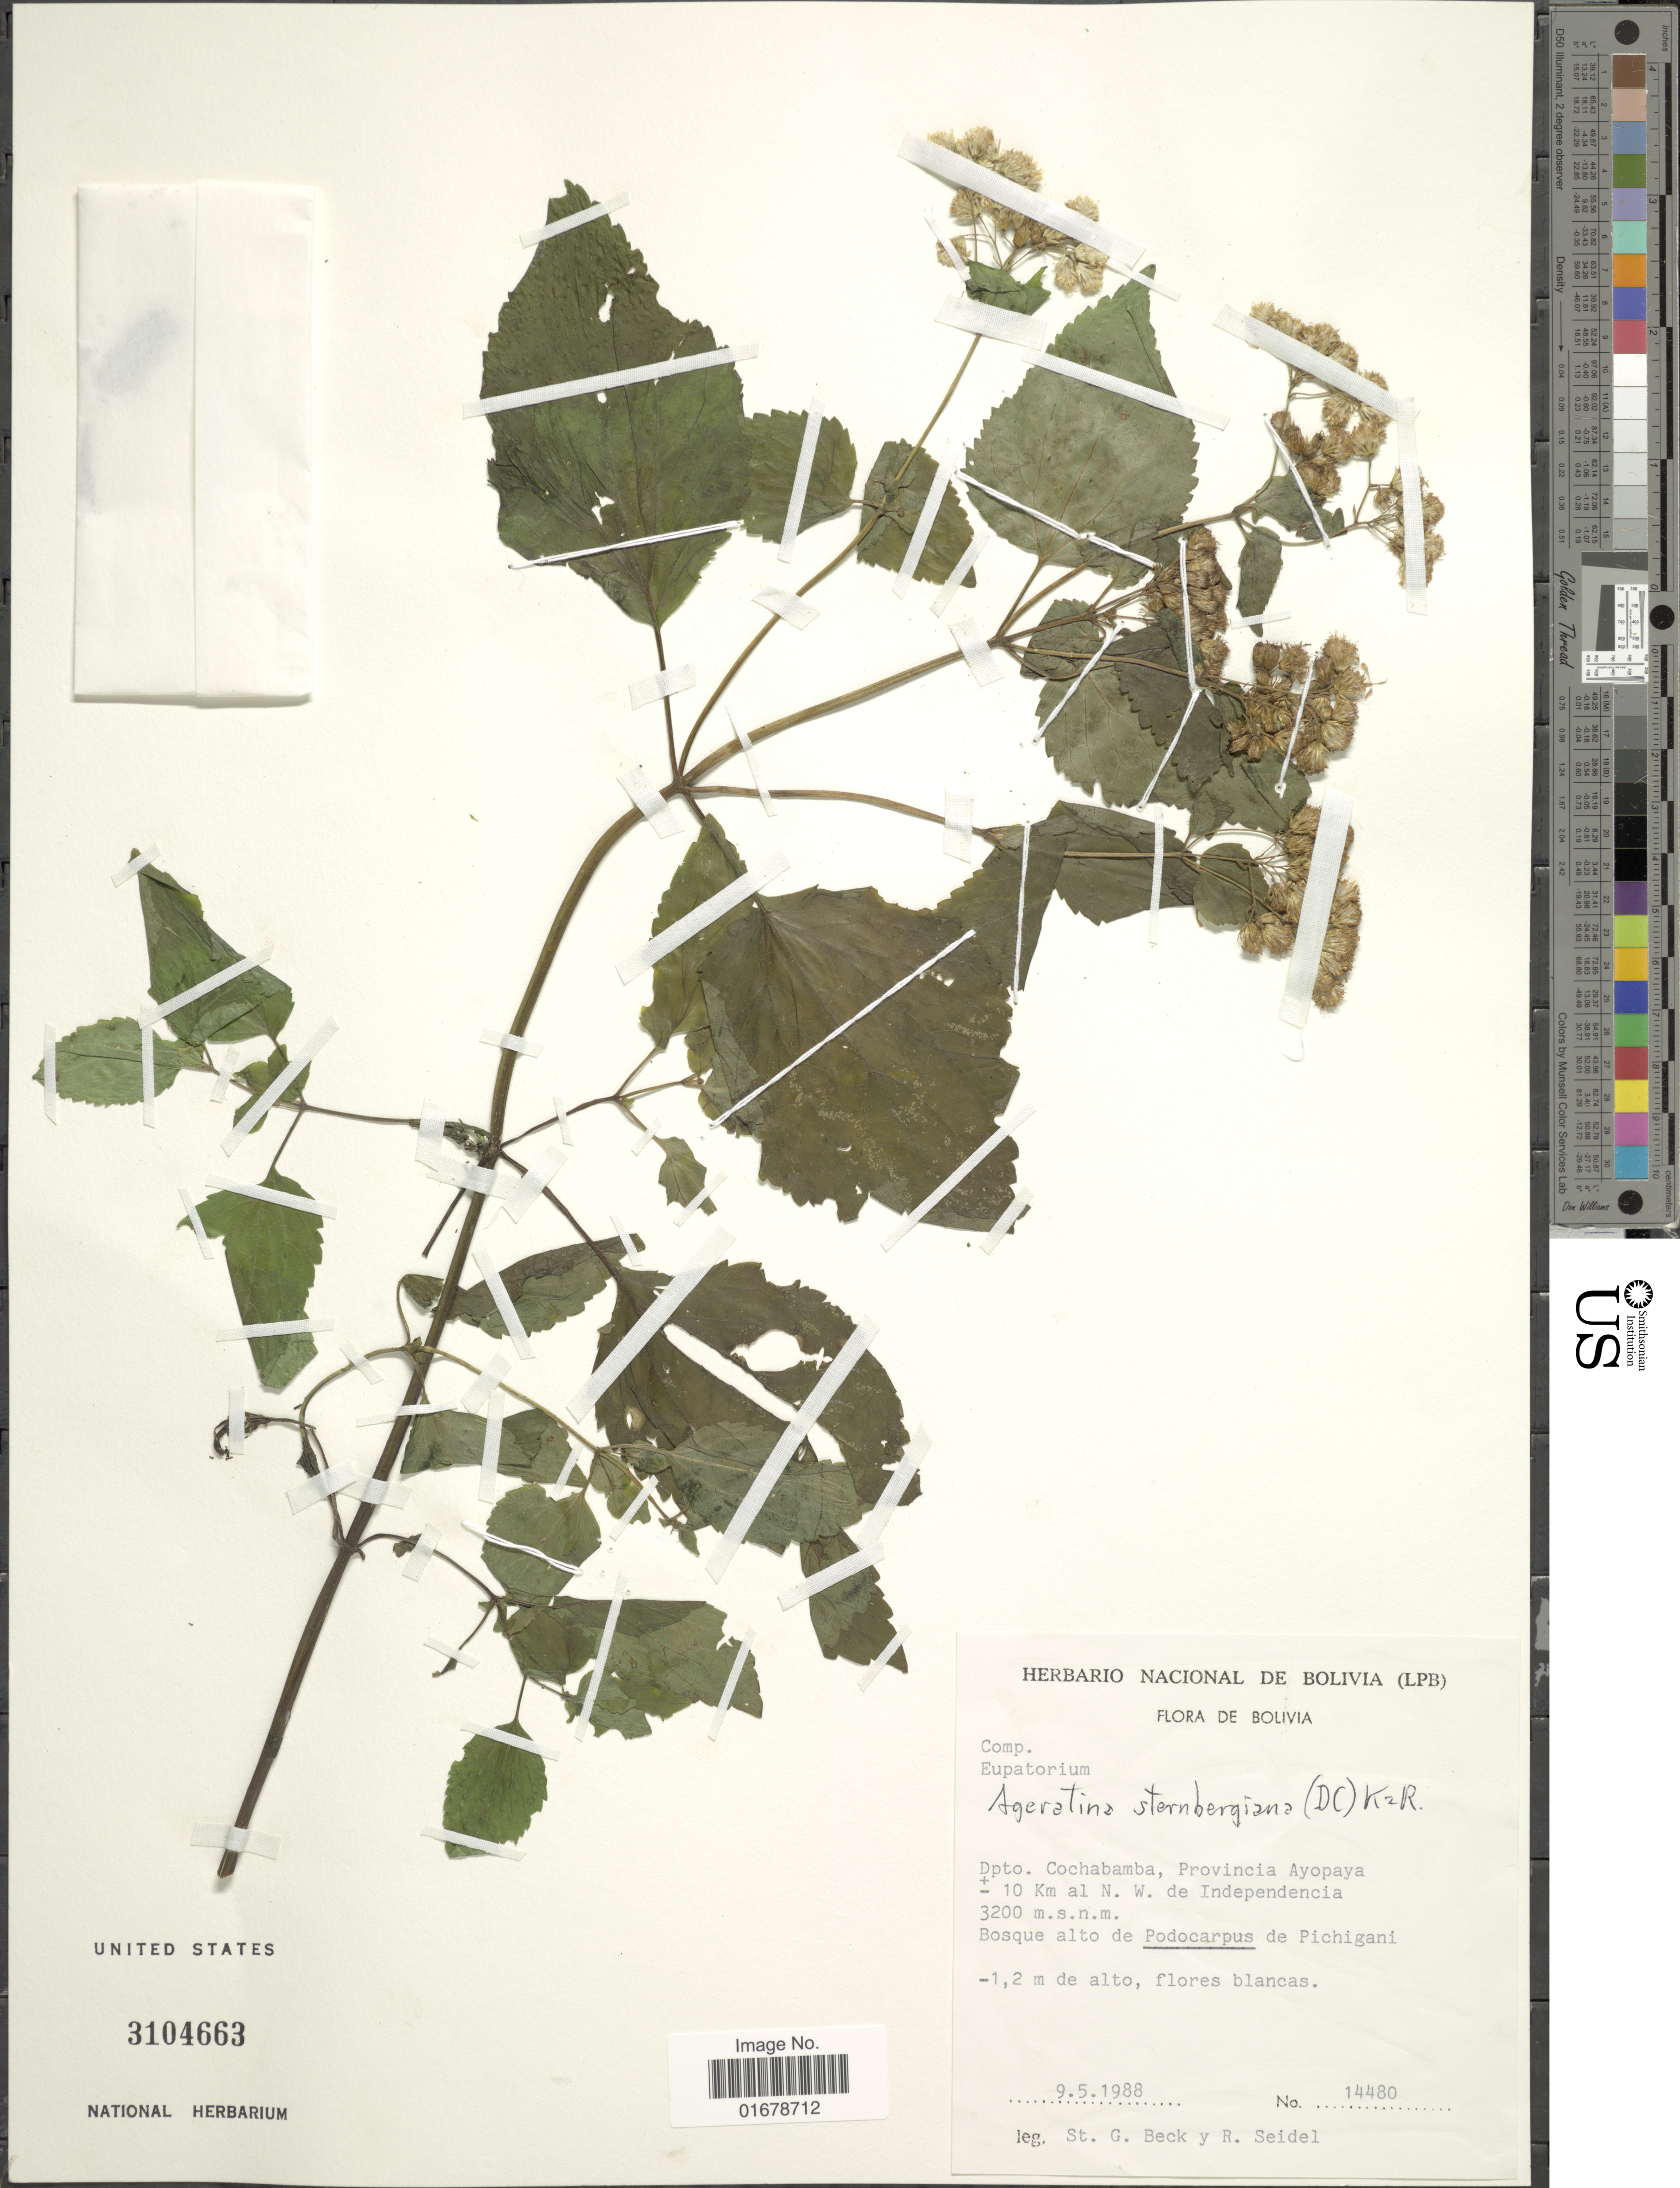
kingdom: Plantae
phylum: Tracheophyta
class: Magnoliopsida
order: Asterales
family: Asteraceae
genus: Ageratina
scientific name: Ageratina sternbergiana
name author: (DC.) R.M. King & H. Rob.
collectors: S. G. Beck & R. Seidel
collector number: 14480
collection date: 1988-05-09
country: Bolivia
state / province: Cochabamba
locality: Dpto. Cochabamba, Provincia Ayopaya 10 Km al N. W. de Independencia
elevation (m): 3200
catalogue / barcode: US 3104663